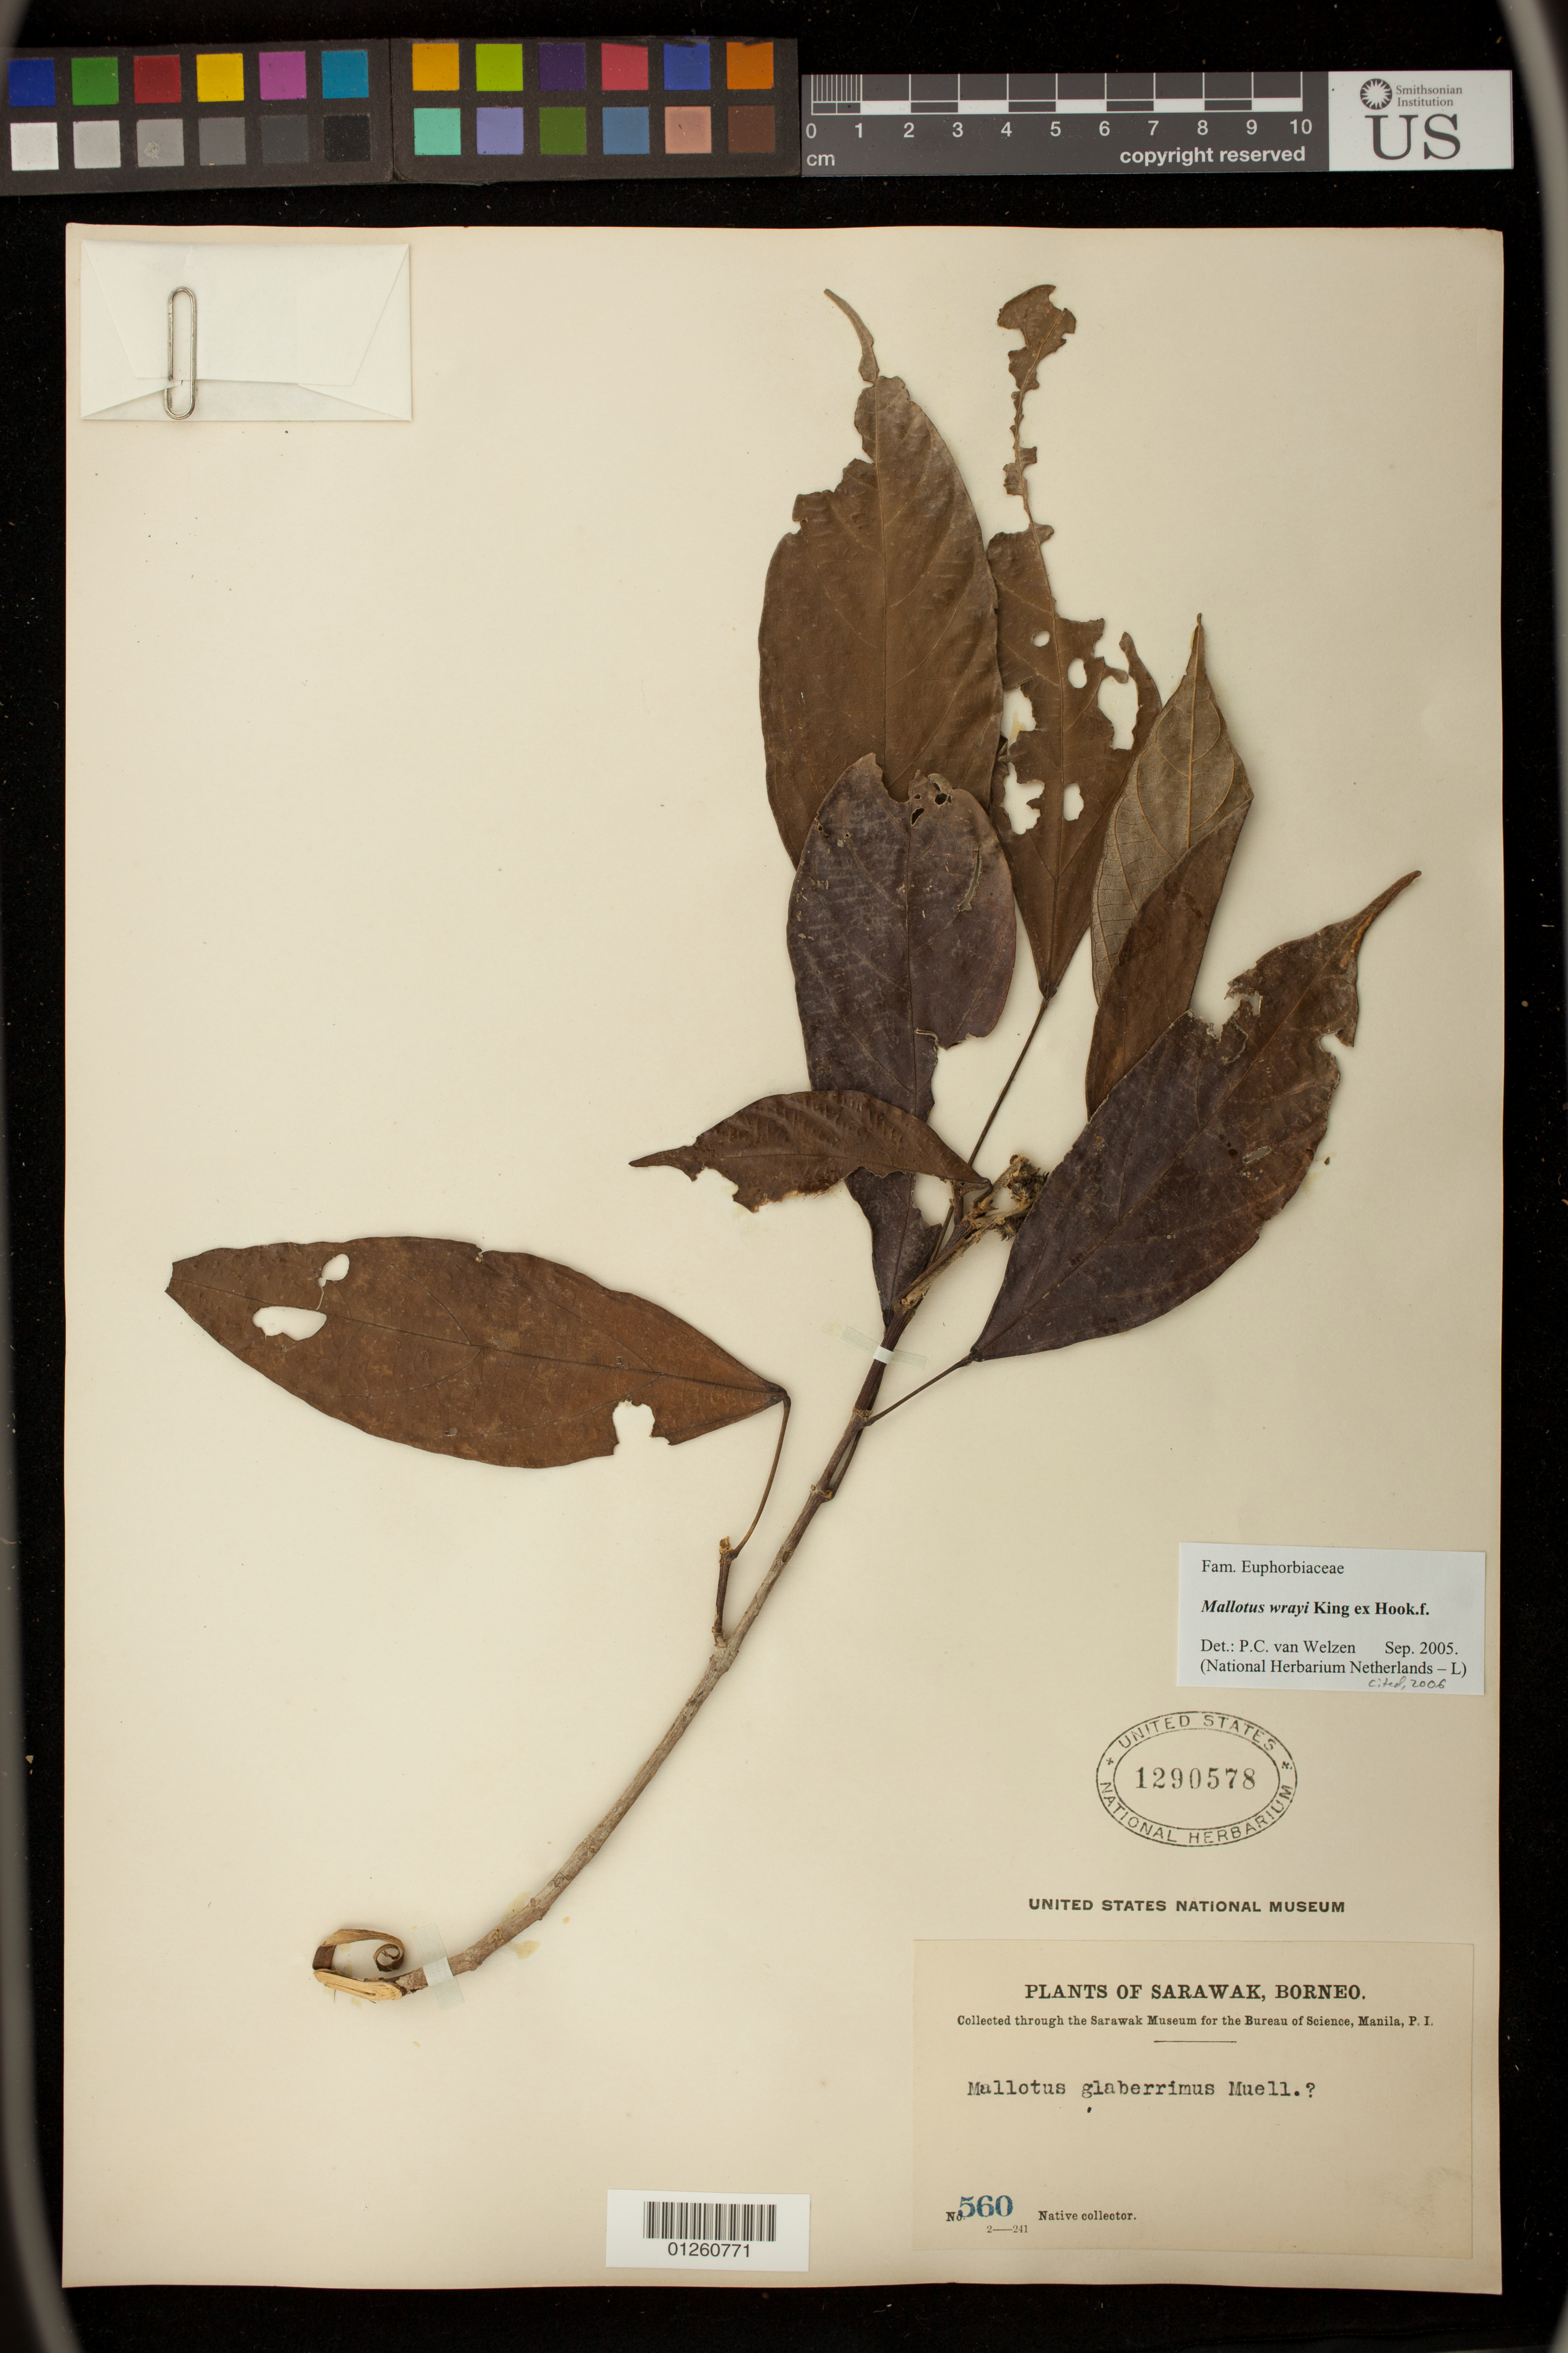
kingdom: Plantae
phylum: Tracheophyta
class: Magnoliopsida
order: Malpighiales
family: Euphorbiaceae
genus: Mallotus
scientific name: Mallotus wrayi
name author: King ex Hook. f.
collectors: Native collector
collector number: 560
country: Malaysia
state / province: Sarawak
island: Borneo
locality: Borneo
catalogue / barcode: US 1290578